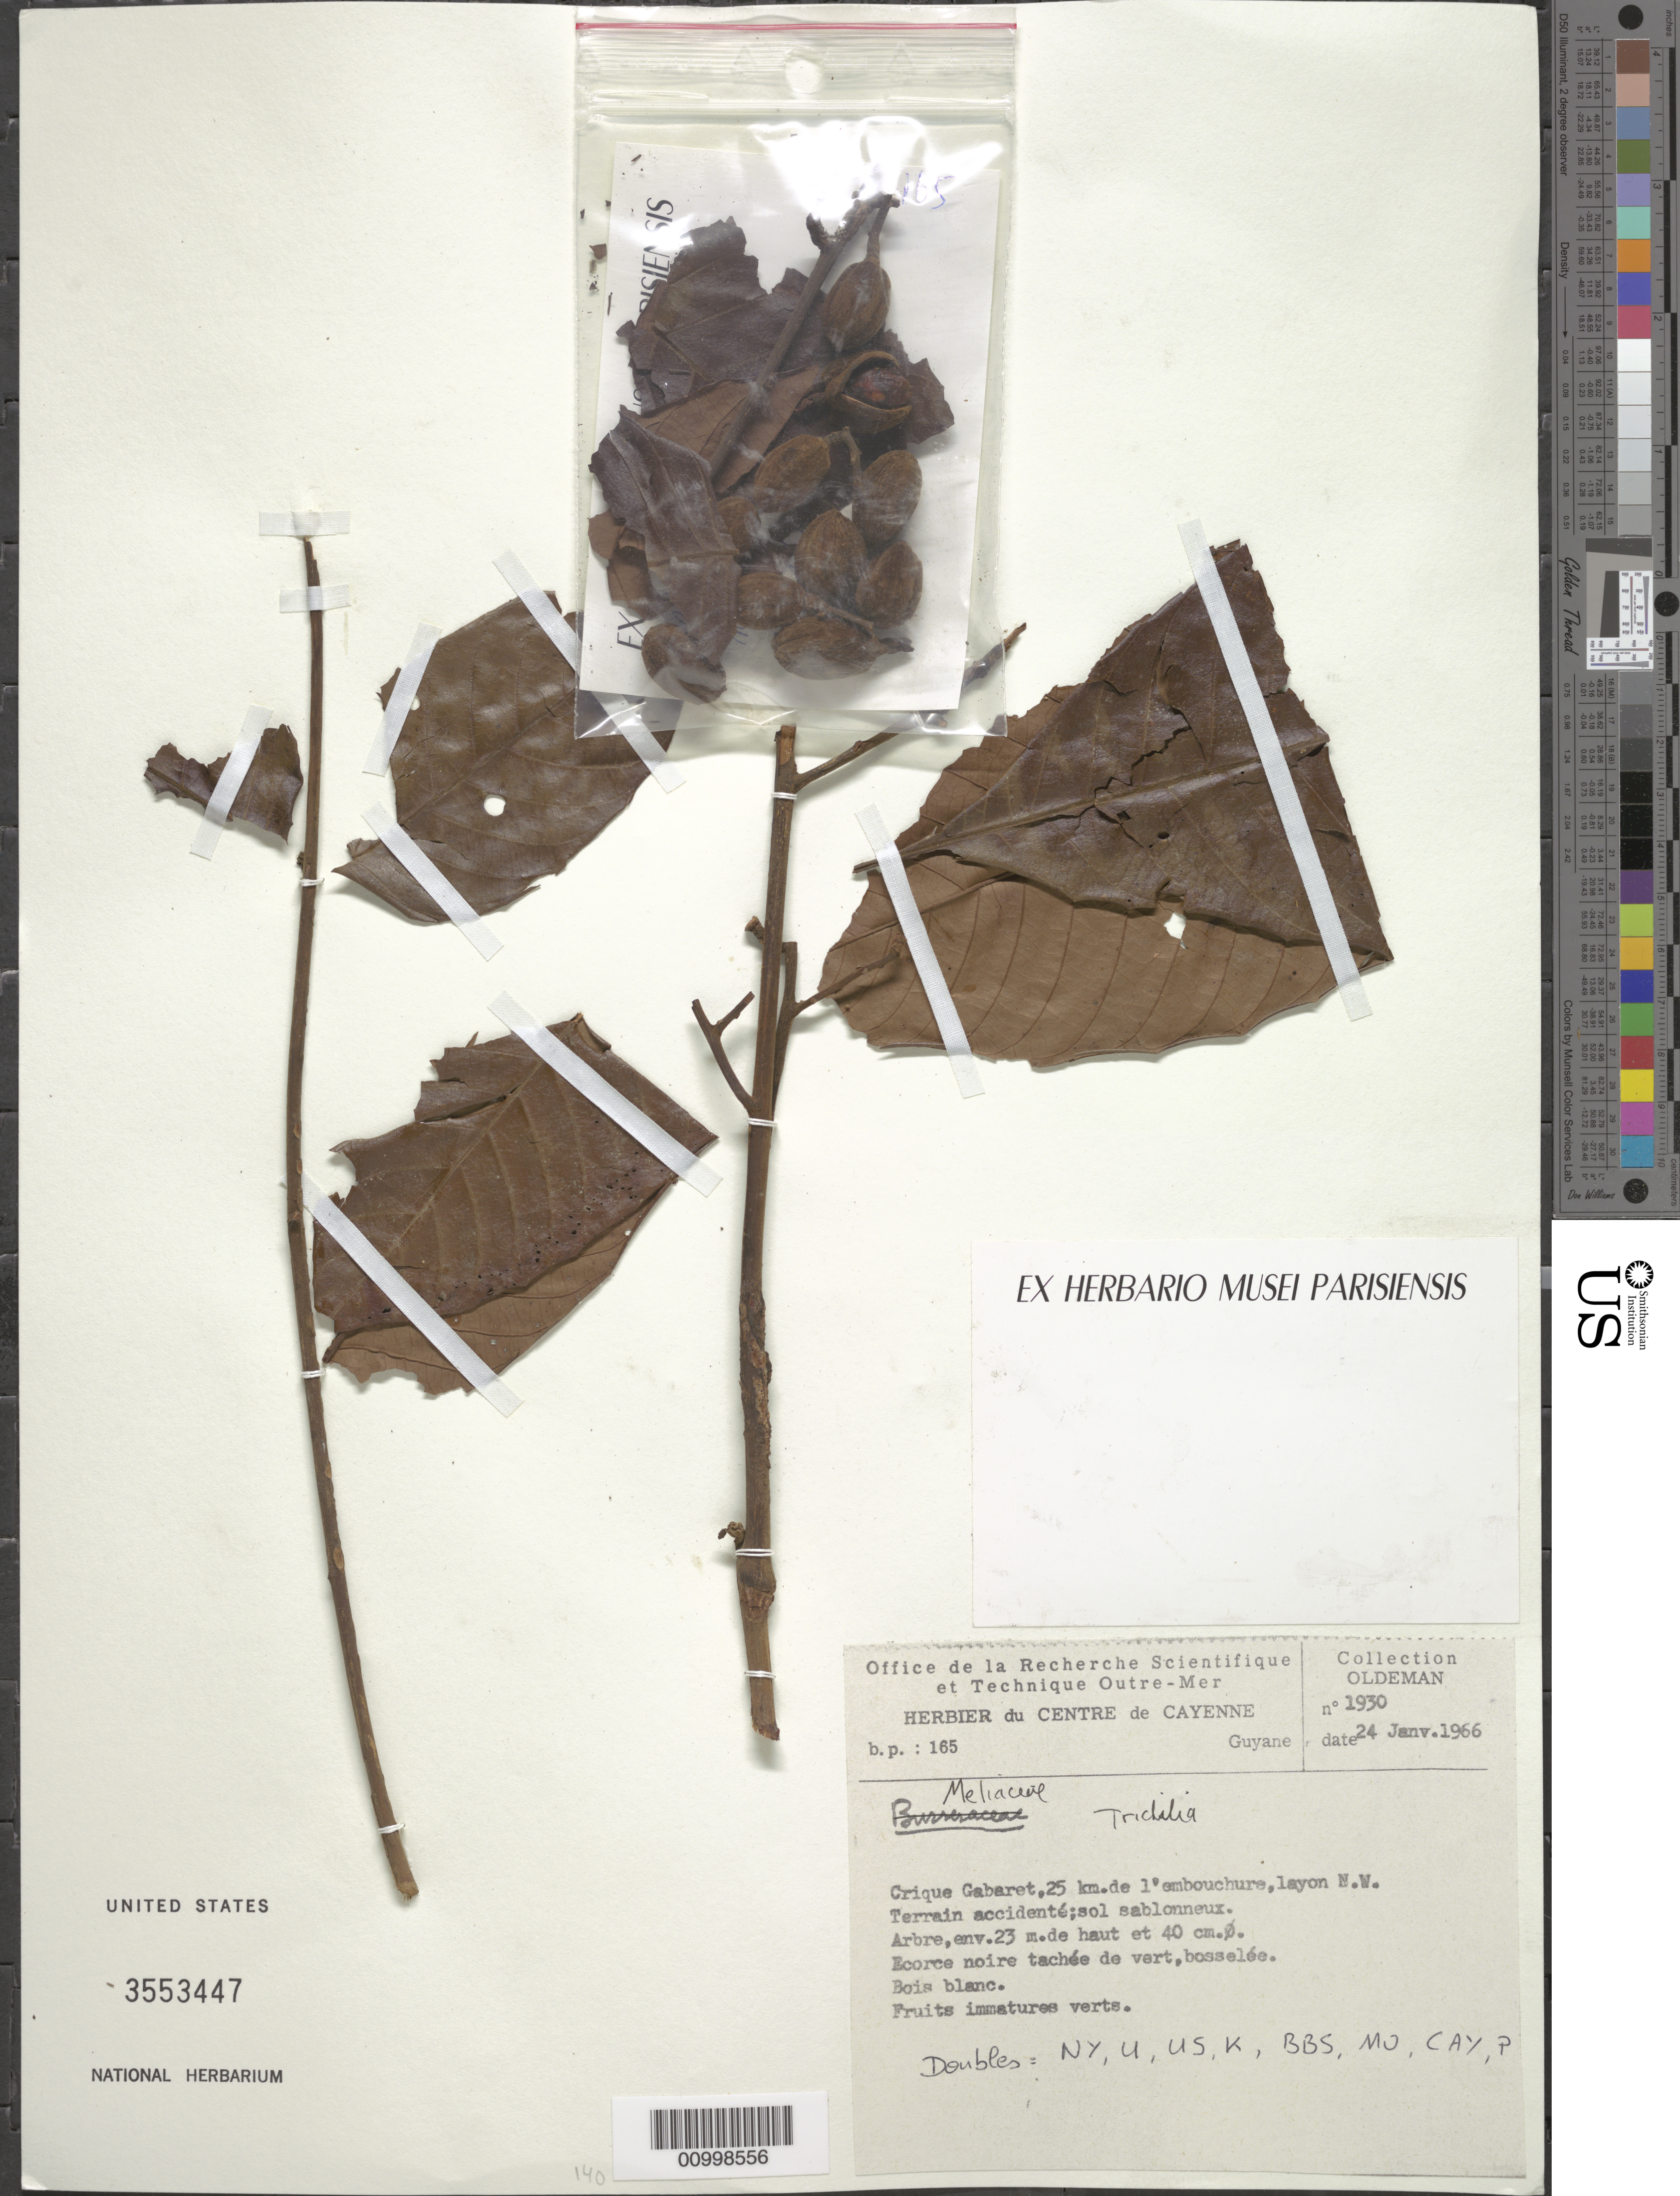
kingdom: Plantae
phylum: Tracheophyta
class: Magnoliopsida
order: Sapindales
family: Meliaceae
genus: Trichilia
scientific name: Trichilia sp.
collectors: R. Oldeman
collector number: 1930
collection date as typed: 24-Jan-66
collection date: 1966-01-24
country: French Guiana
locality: Crique Gabaret, 25 km de l'embouchure, layon N.W.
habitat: Terrain accidente; sol sablonneux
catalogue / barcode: US 3553447